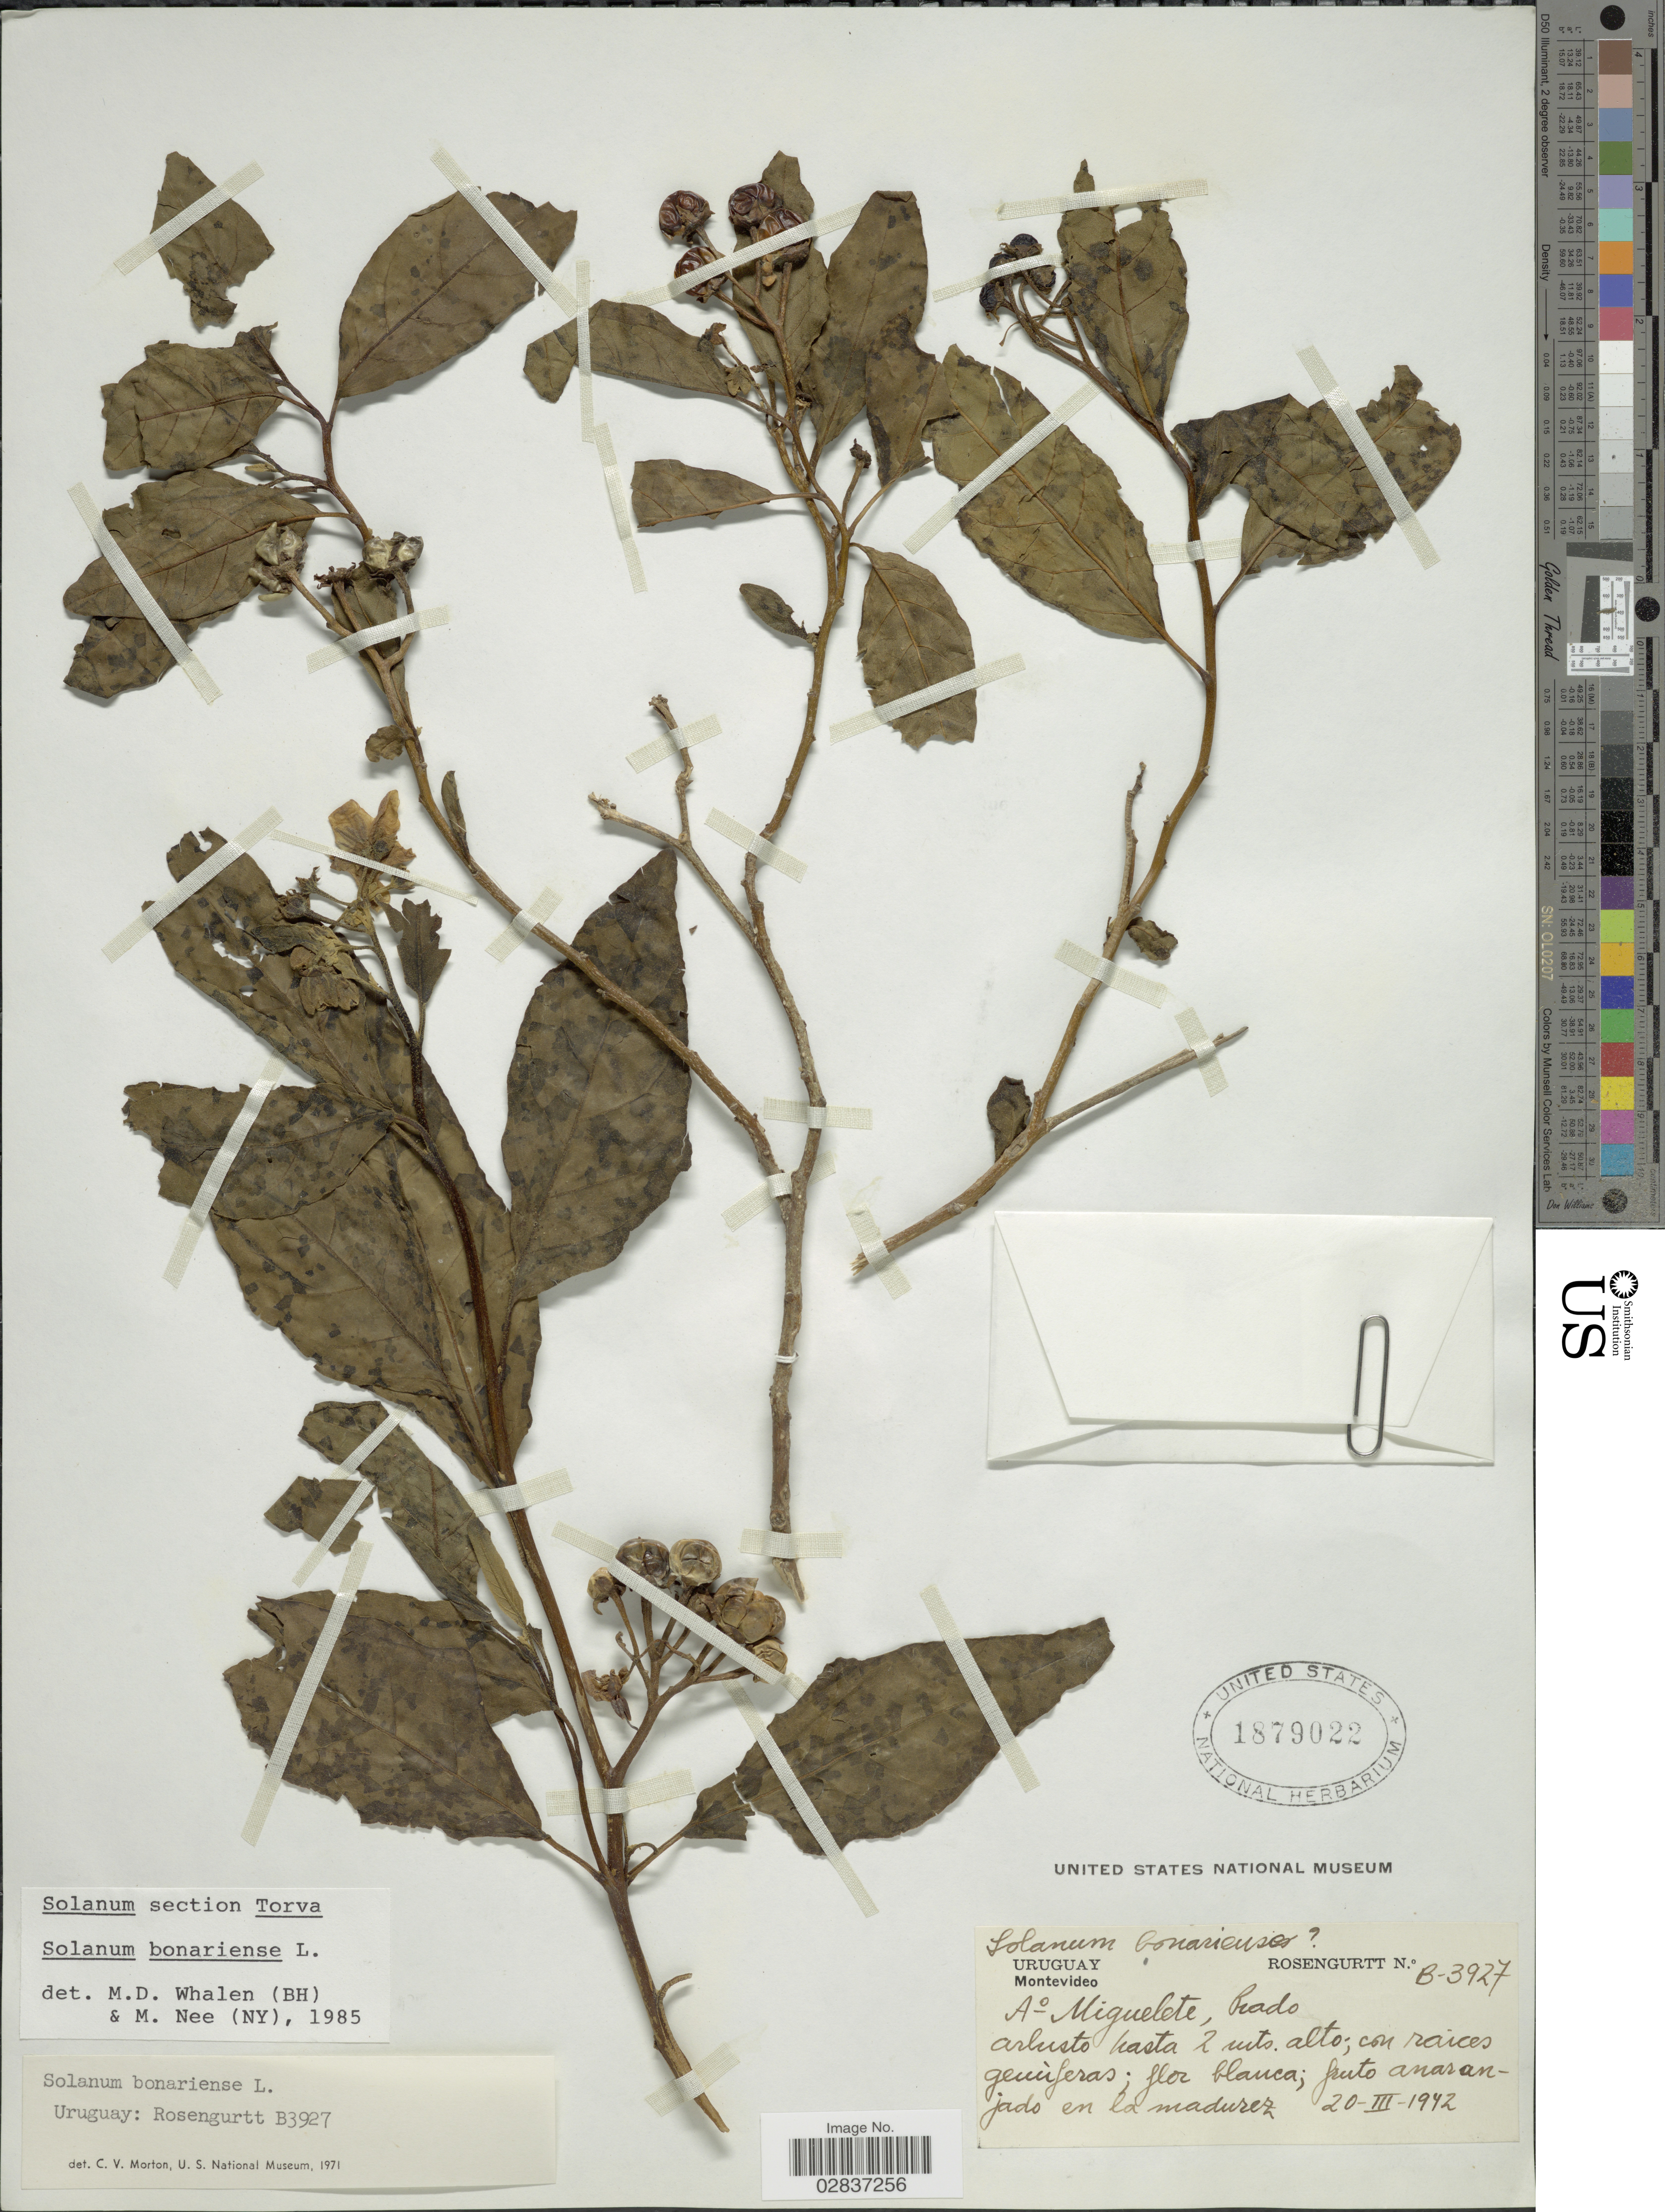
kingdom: Plantae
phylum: Tracheophyta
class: Magnoliopsida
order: Solanales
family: Solanaceae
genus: Solanum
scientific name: Solanum bonariense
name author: L.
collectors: Rosengurtt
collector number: B-3927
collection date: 1942-03-20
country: Uruguay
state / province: Montevideo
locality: A° Miguelete, Prado.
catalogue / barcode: US 1879022